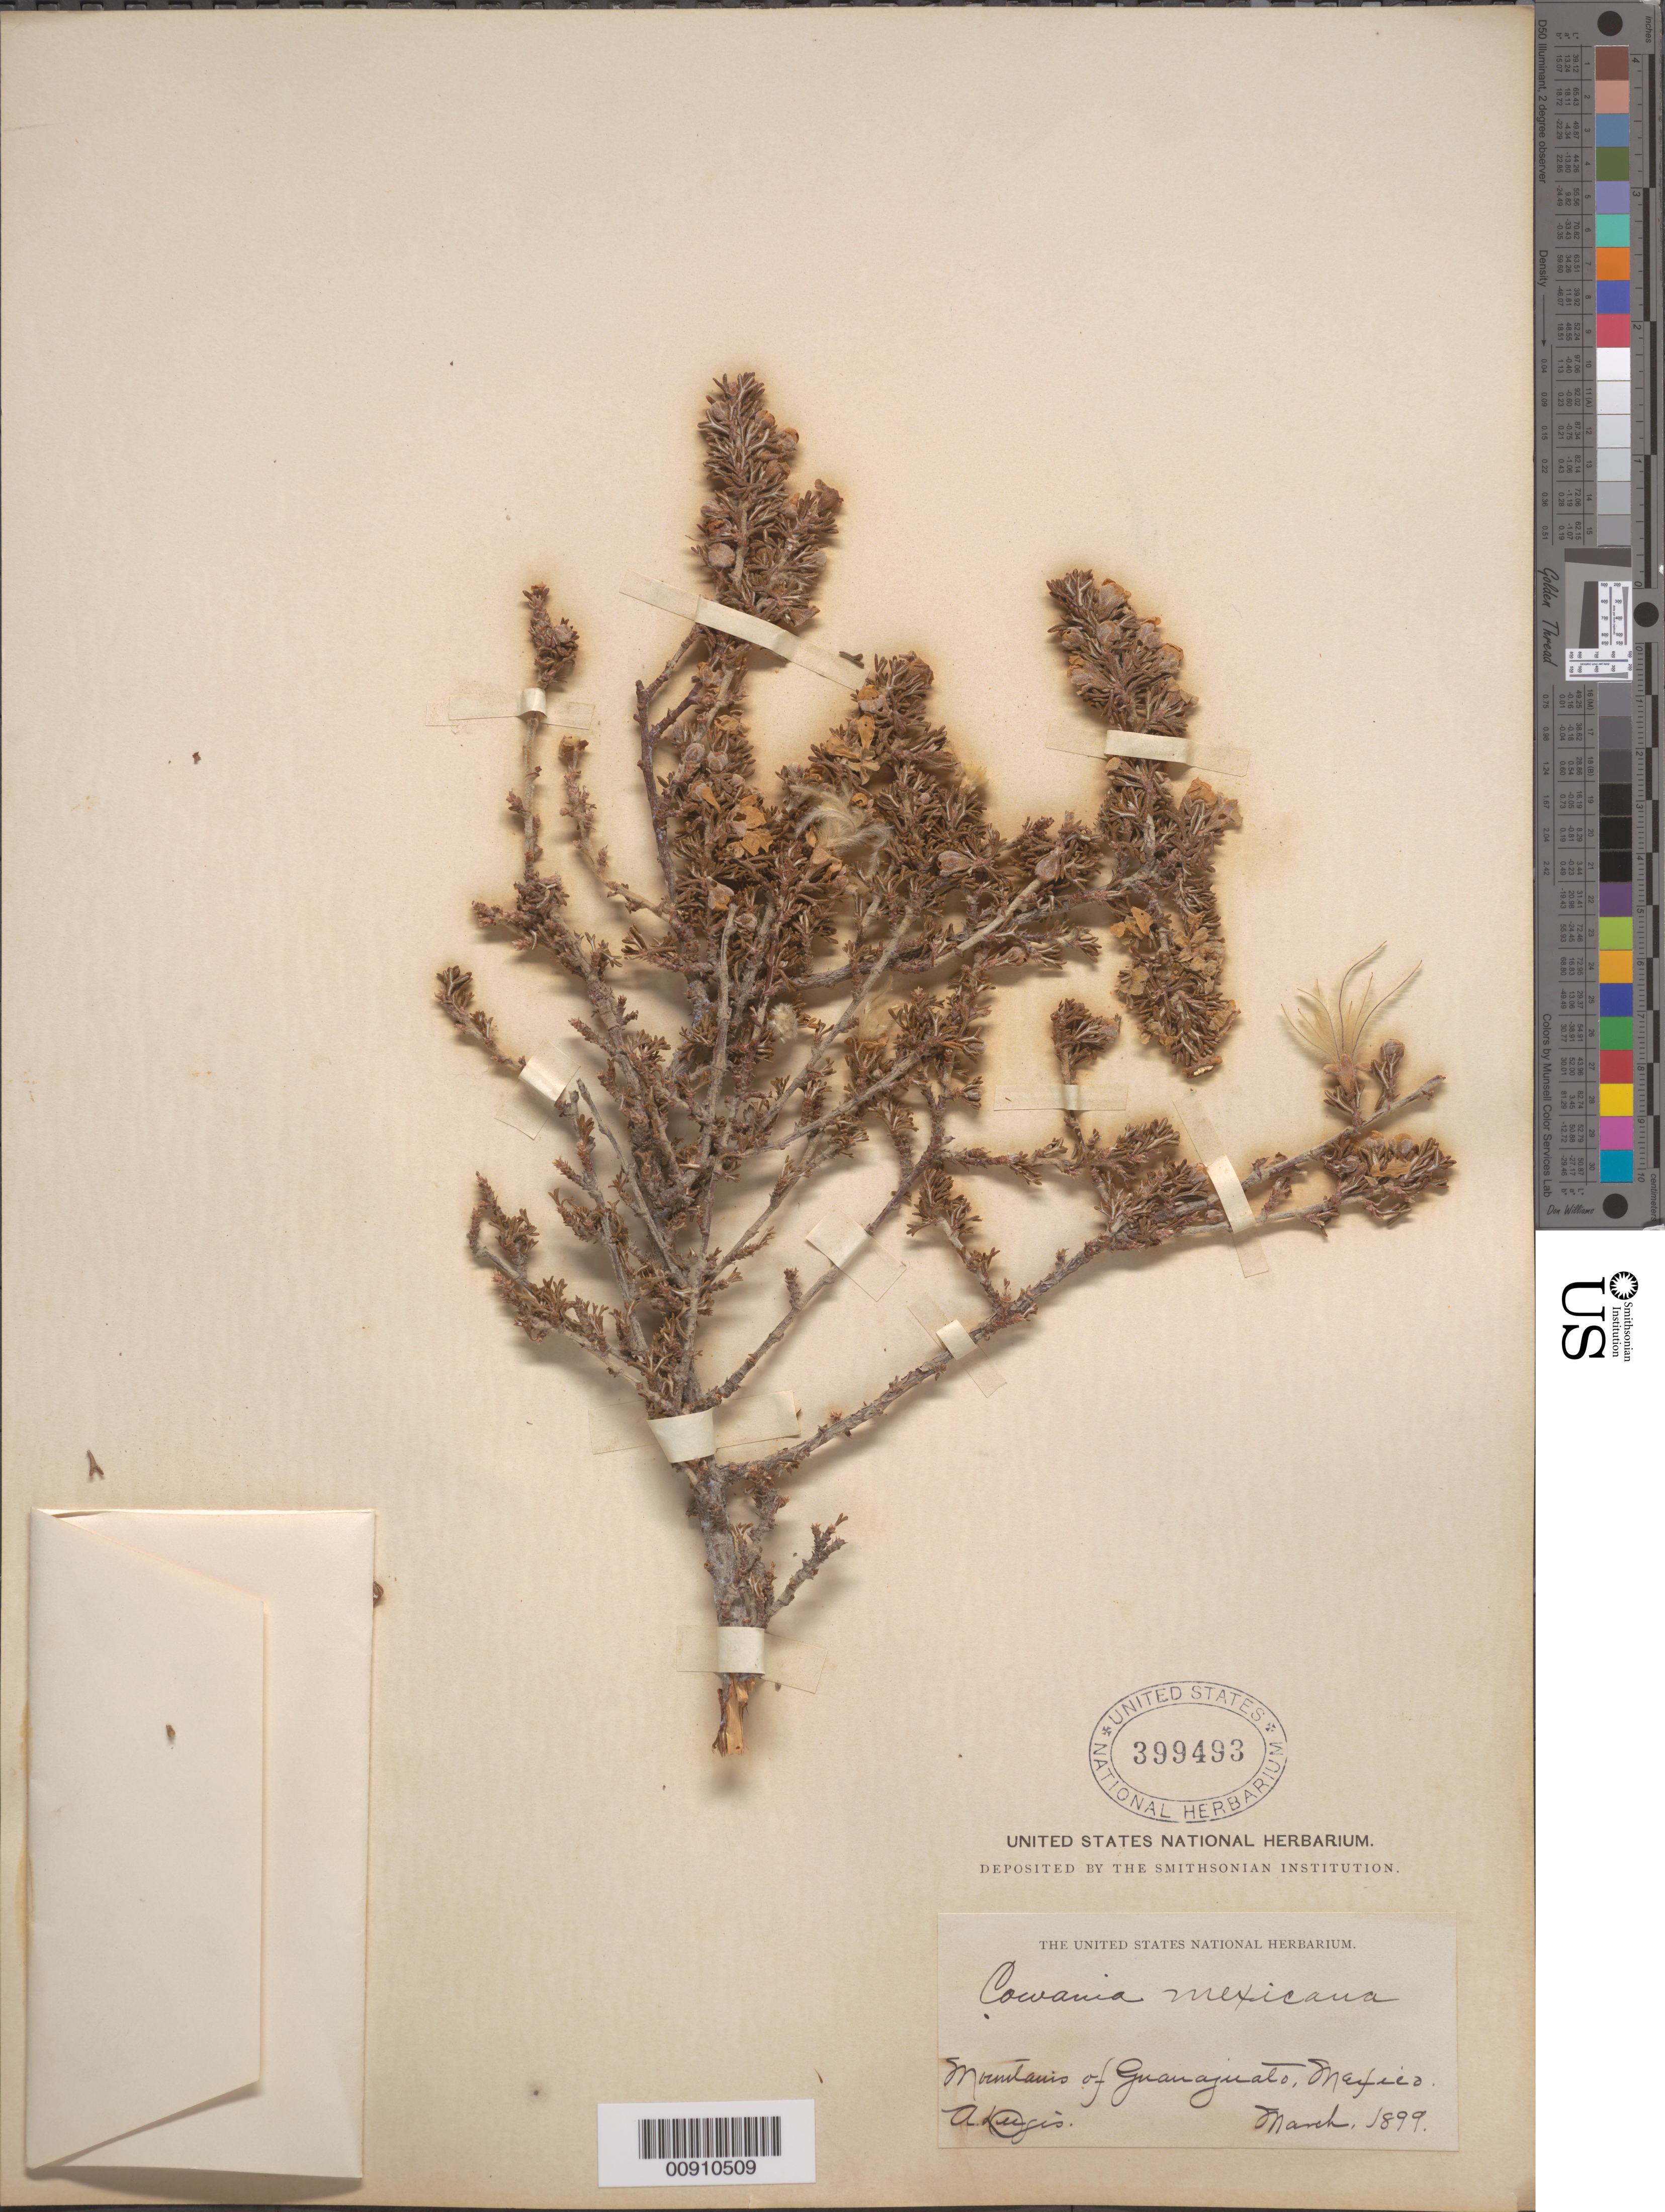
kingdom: Plantae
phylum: Tracheophyta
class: Magnoliopsida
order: Rosales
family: Rosaceae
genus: Purshia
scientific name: Purshia mexicana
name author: (D. Don) S.L. Welsh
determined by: Strong, Mark T., (BOT), Smithsonian Institution - National Museum of Natural History (UNITED STATES)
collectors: A. Dugès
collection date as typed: Mar 1899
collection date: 1899-03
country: Mexico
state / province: Guanajuato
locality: Mountains of Guanajuato.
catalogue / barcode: US 399493